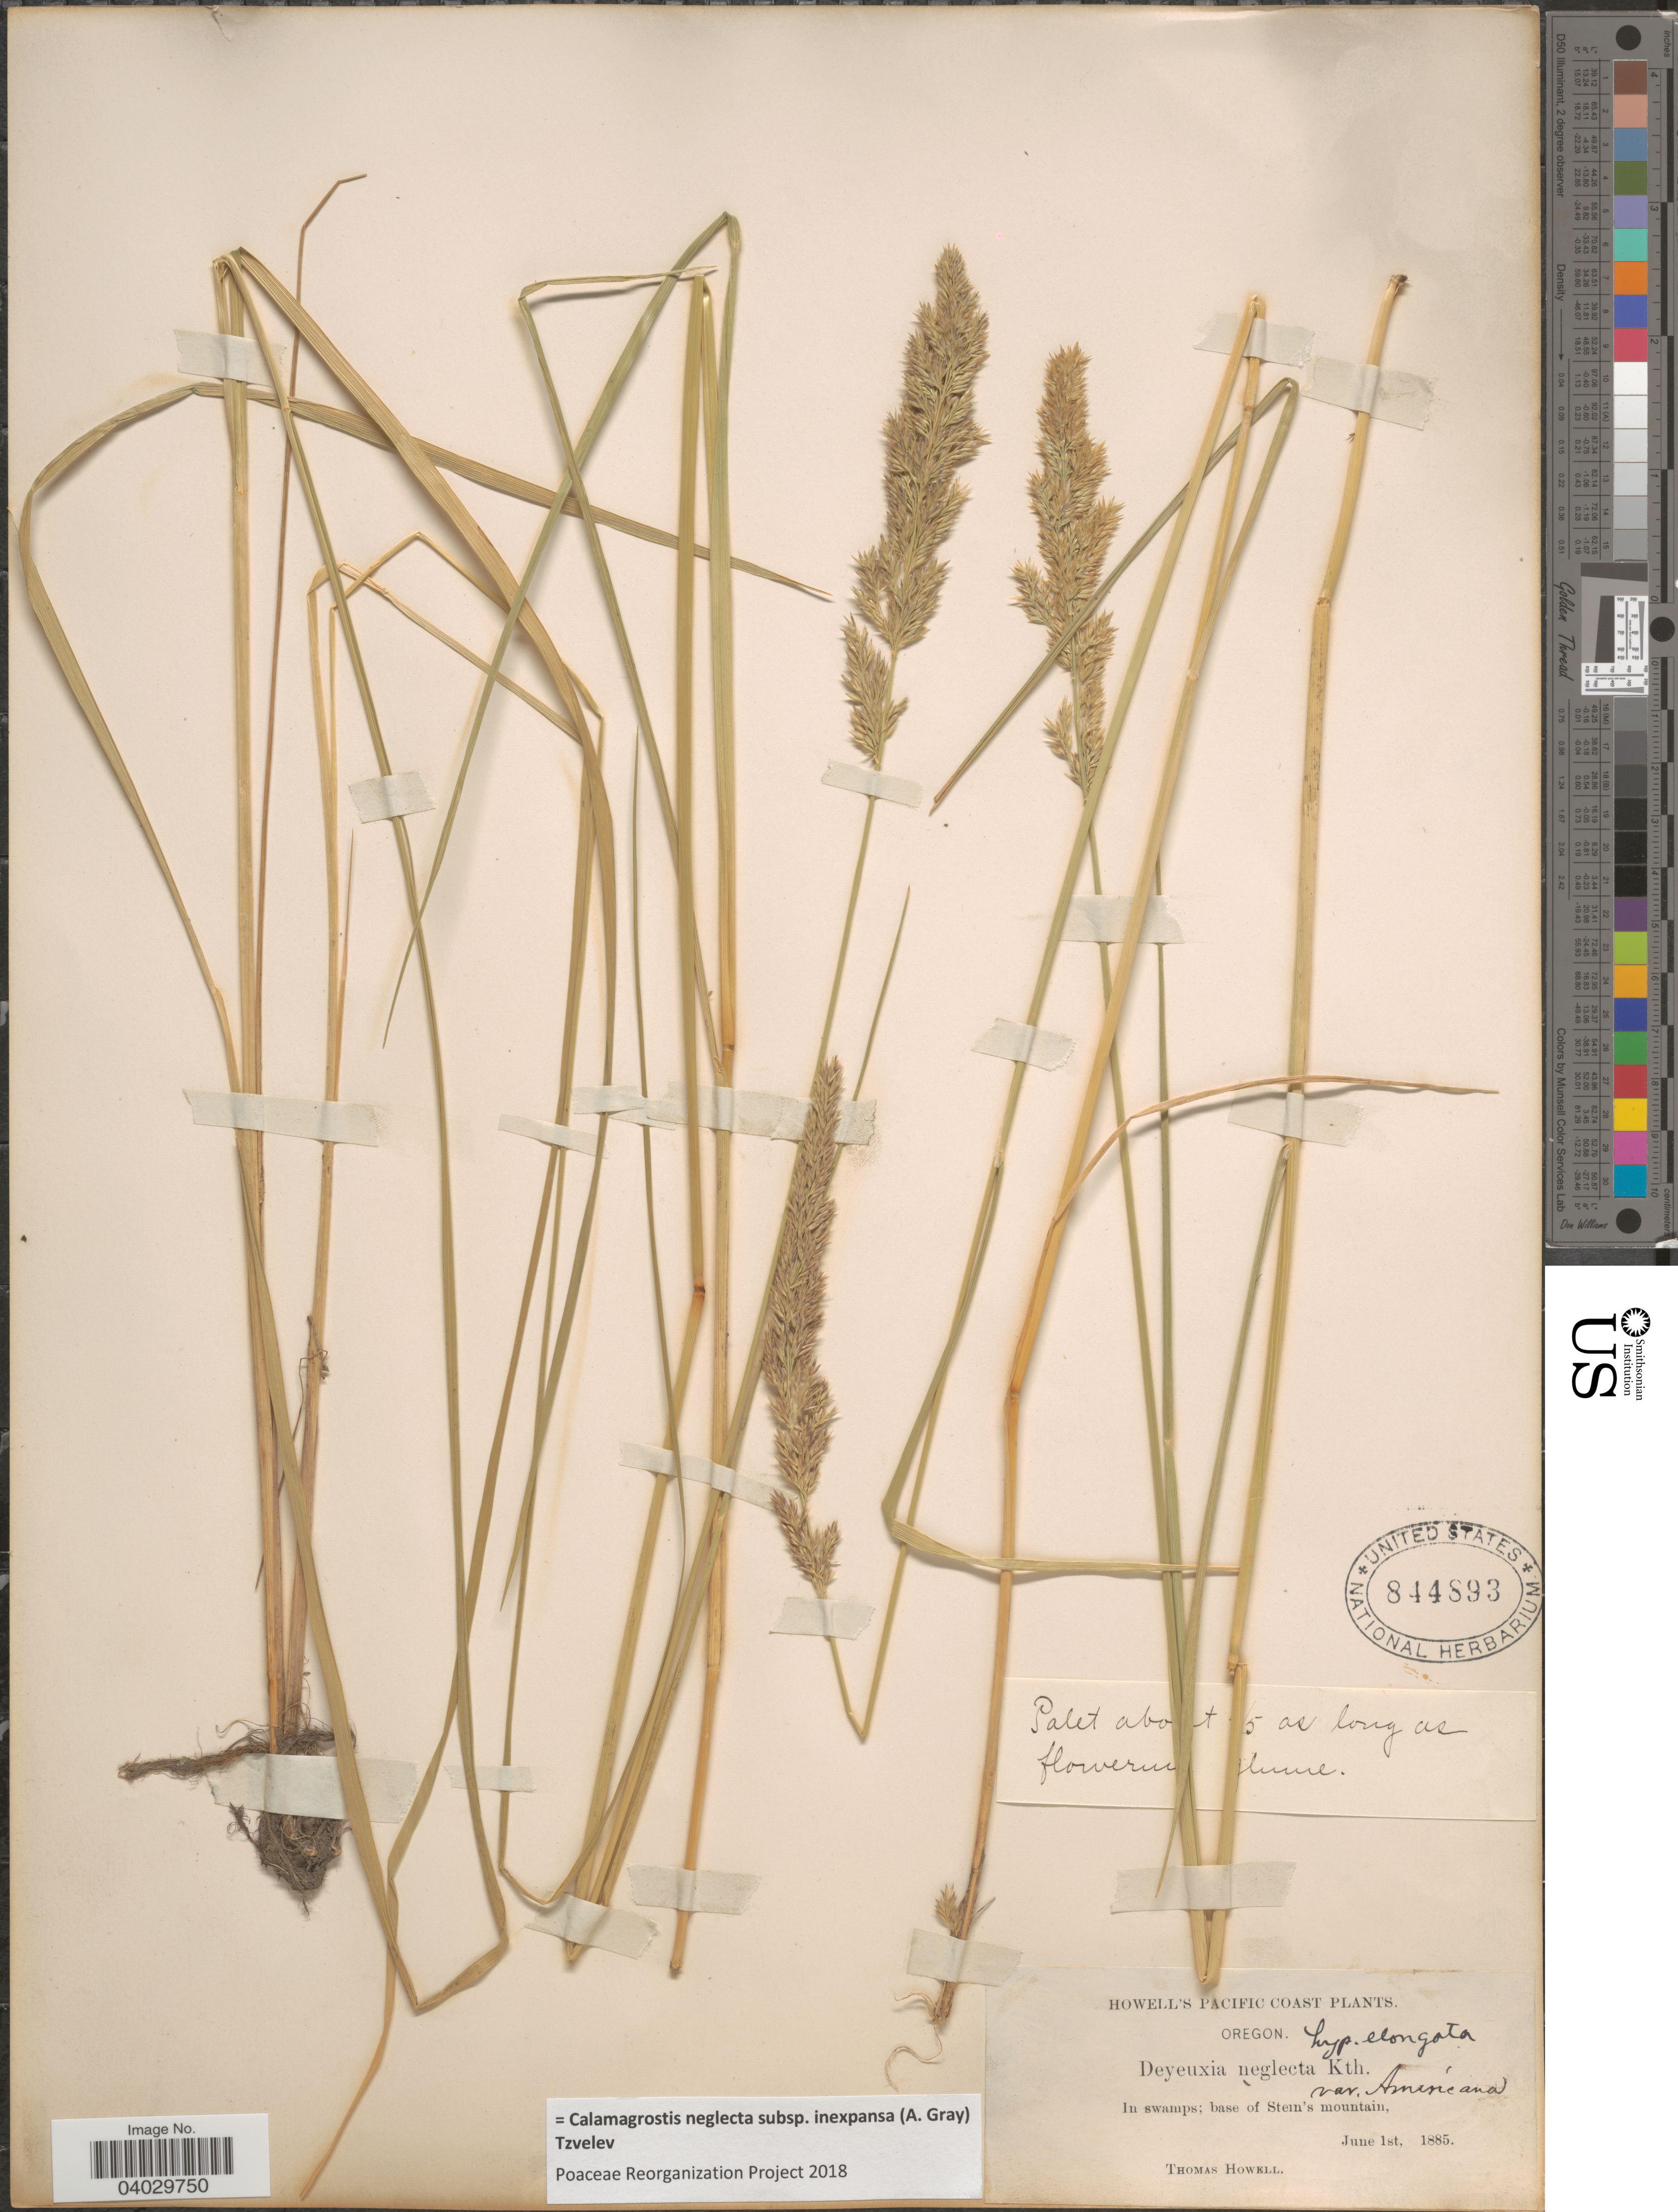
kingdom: Plantae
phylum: Tracheophyta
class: Liliopsida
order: Poales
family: Poaceae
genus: Calamagrostis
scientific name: Calamagrostis neglecta subsp. inexpansa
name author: (A. Gray) Tzvelev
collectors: T. Howell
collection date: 1885-06-01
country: United States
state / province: Oregon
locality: Pacific Coast. Base of Stein's mountain.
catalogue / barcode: US 844893